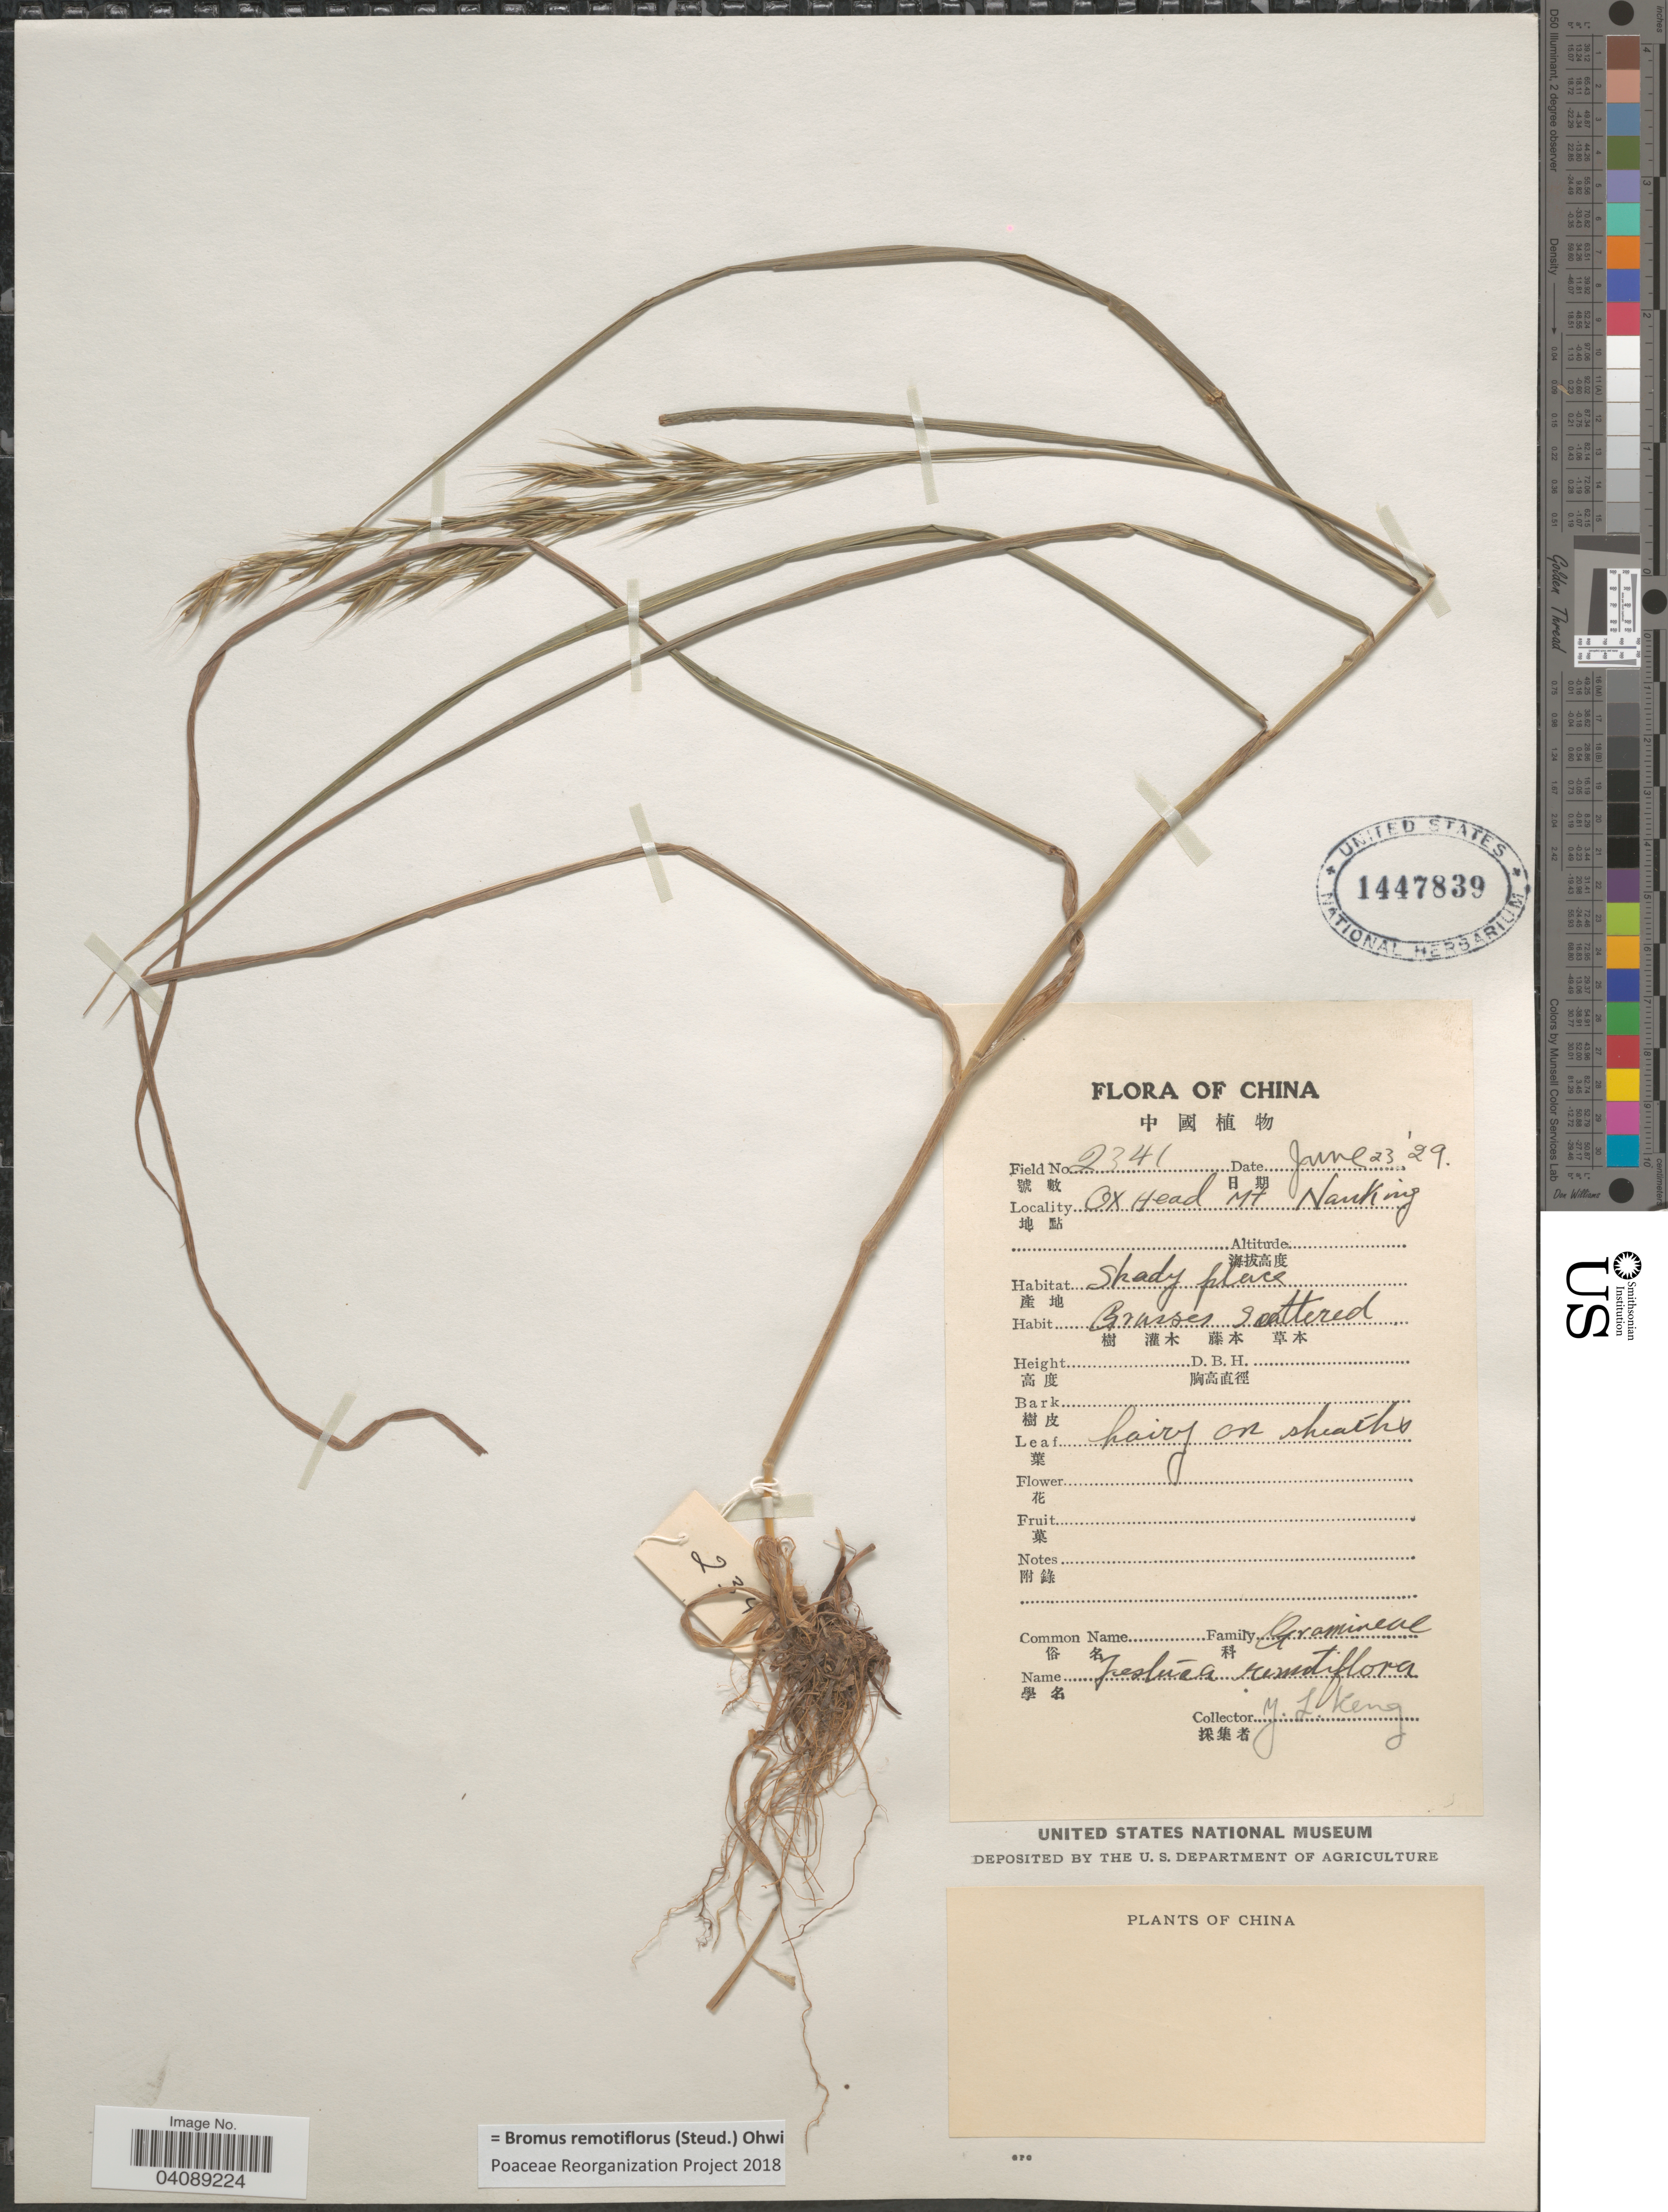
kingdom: Plantae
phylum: Tracheophyta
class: Liliopsida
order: Poales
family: Poaceae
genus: Bromus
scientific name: Bromus remotiflorus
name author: (Steud.) Ohwi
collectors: Y. L. Keng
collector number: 2341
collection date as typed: Transcribed d/m/y: 23/6/29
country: China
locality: Ox Head Mt. Nanking.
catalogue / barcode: US 1447839